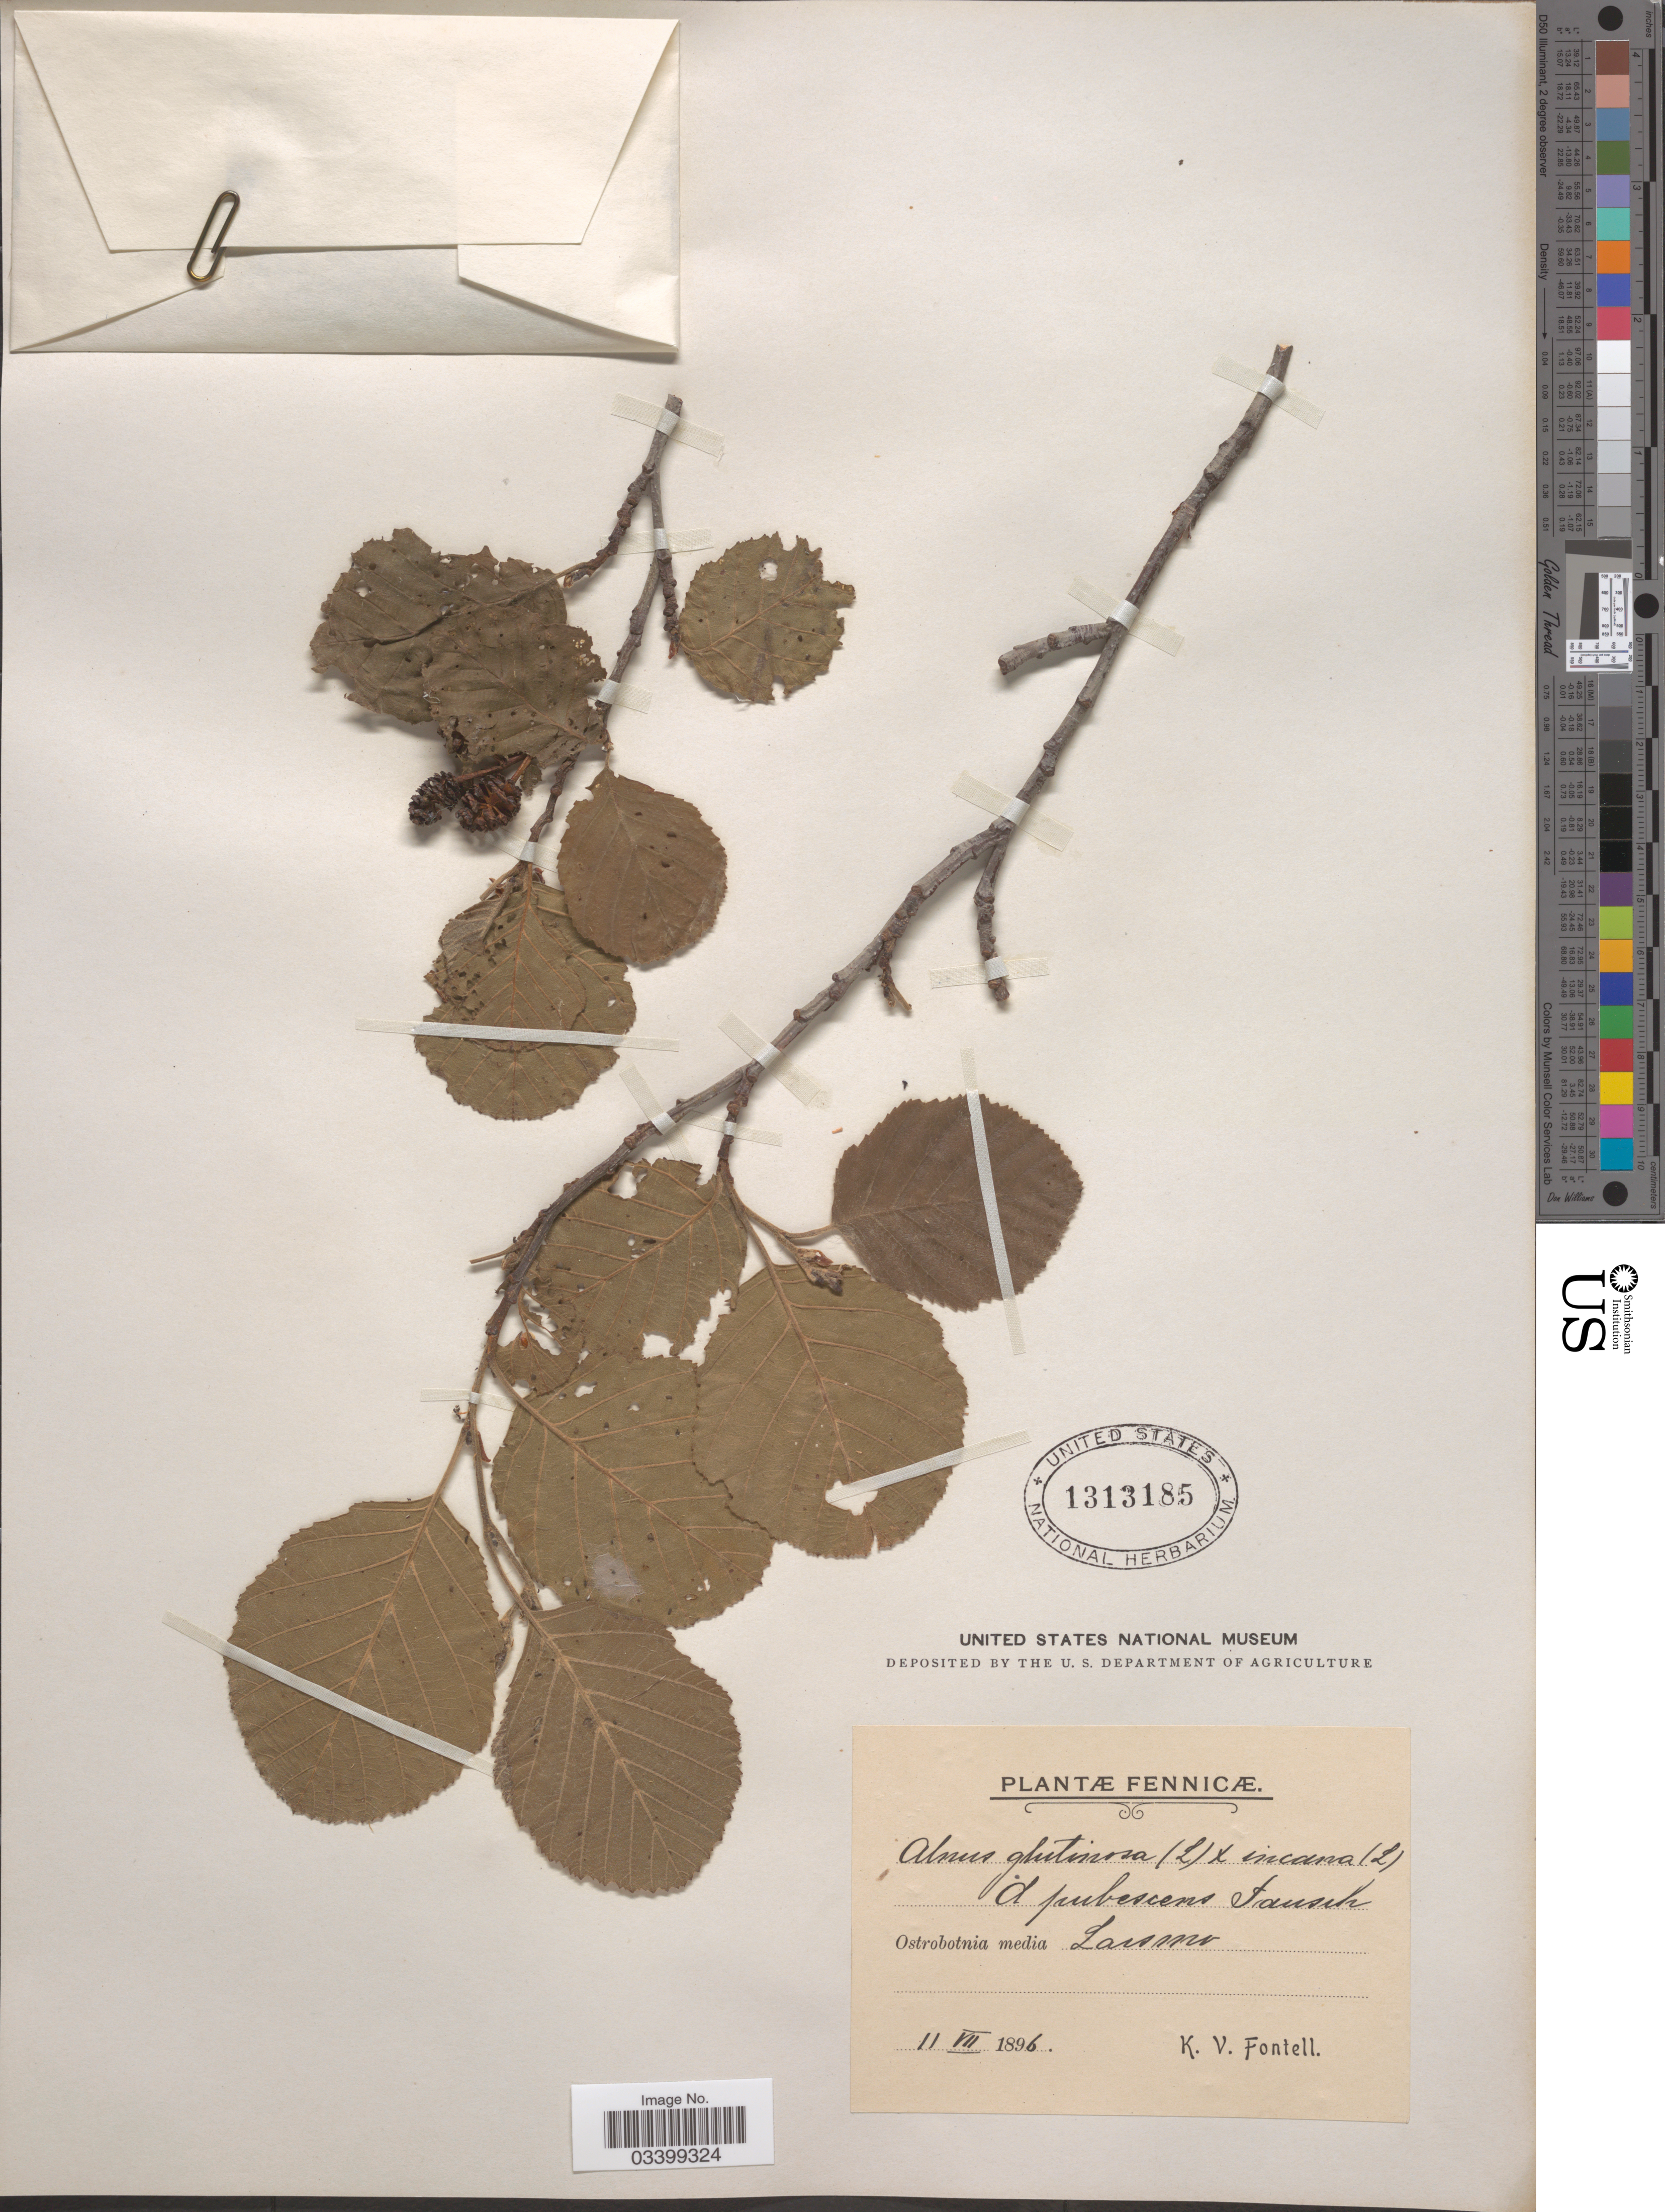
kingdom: Plantae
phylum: Tracheophyta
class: Magnoliopsida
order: Fagales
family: Betulaceae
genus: Alnus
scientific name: Alnus glutinosa x A. incana (L.) Moench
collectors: K. Fontell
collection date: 1896-07-11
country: Finland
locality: Ostrobotnia media Larsmo.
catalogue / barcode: US 1313185